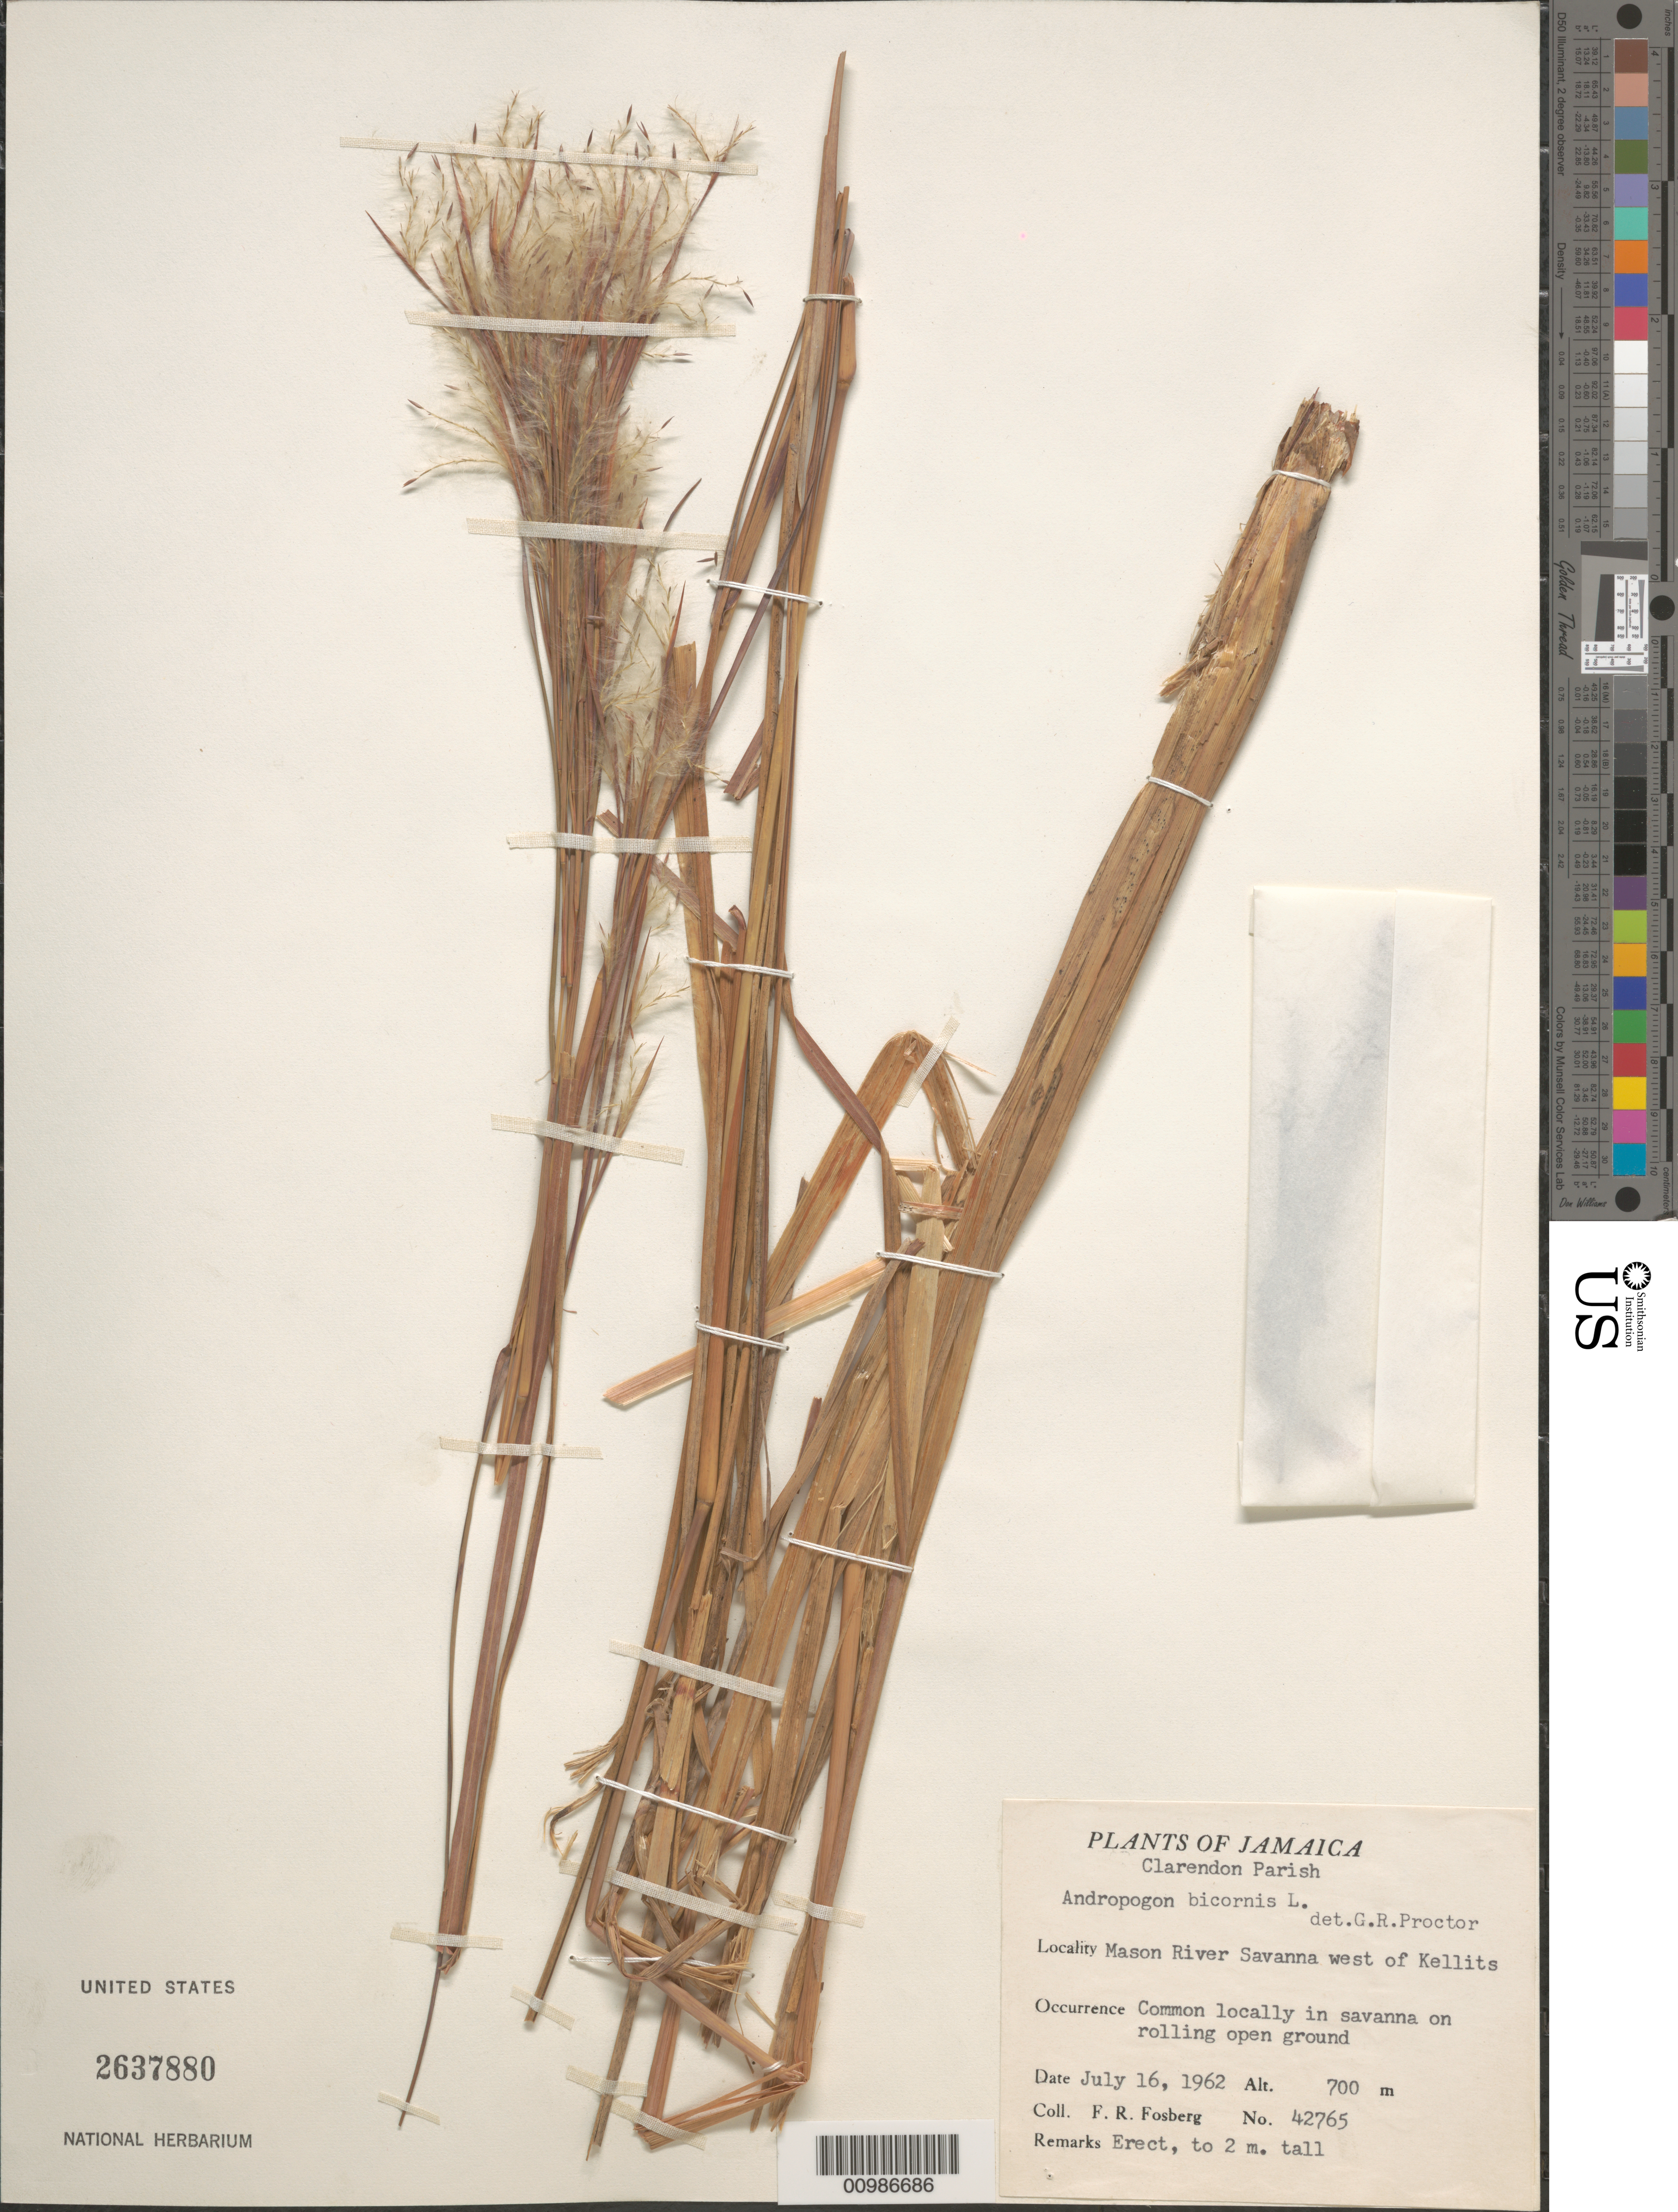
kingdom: Plantae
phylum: Tracheophyta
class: Liliopsida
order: Poales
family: Poaceae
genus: Andropogon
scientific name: Andropogon bicornis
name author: L.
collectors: F. R. Fosberg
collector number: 42765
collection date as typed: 16 Jul 1962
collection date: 1962-07-16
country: Jamaica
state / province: Clarendon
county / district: Mason River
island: Jamaica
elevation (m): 700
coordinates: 0 N, 0 E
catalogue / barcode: US 2637880